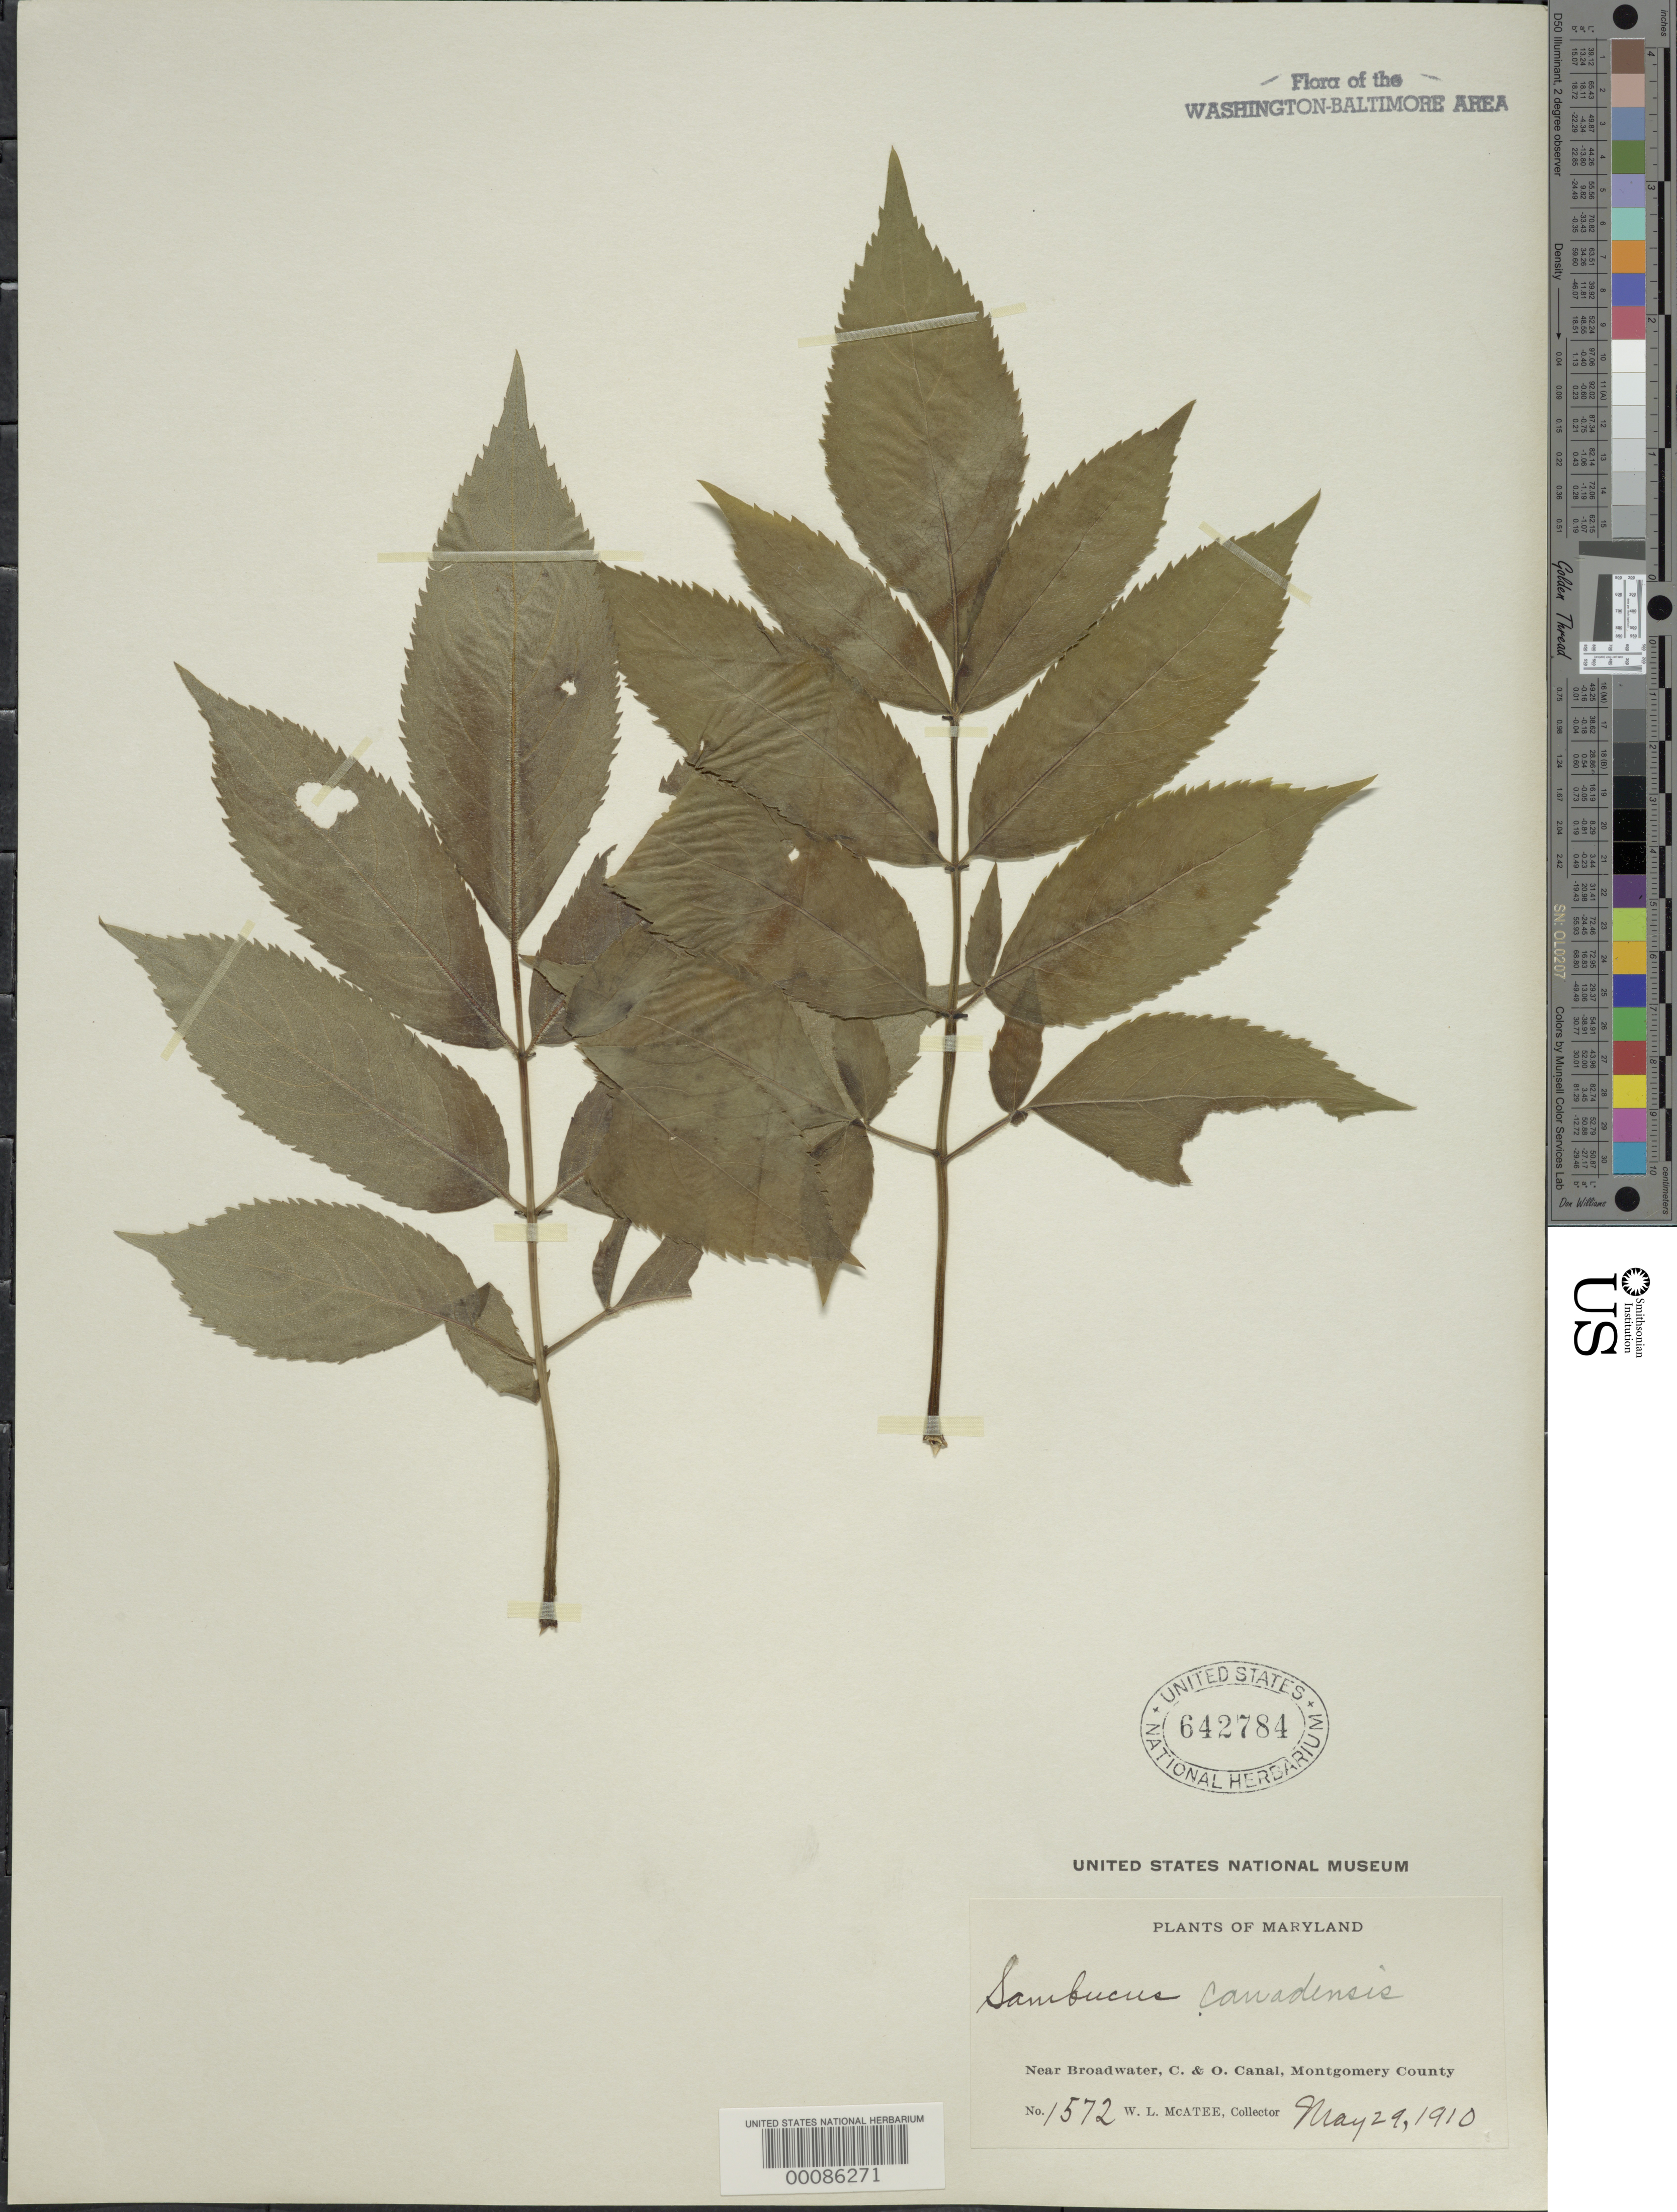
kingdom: Plantae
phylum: Tracheophyta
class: Magnoliopsida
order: Dipsacales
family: Viburnaceae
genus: Sambucus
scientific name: Sambucus canadensis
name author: L.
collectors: W. McAtee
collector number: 1572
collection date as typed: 29 May 1910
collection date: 1910-05-29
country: United States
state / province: Maryland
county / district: Montgomery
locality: Near Broadwater, C & O Canal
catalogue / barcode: US 642784